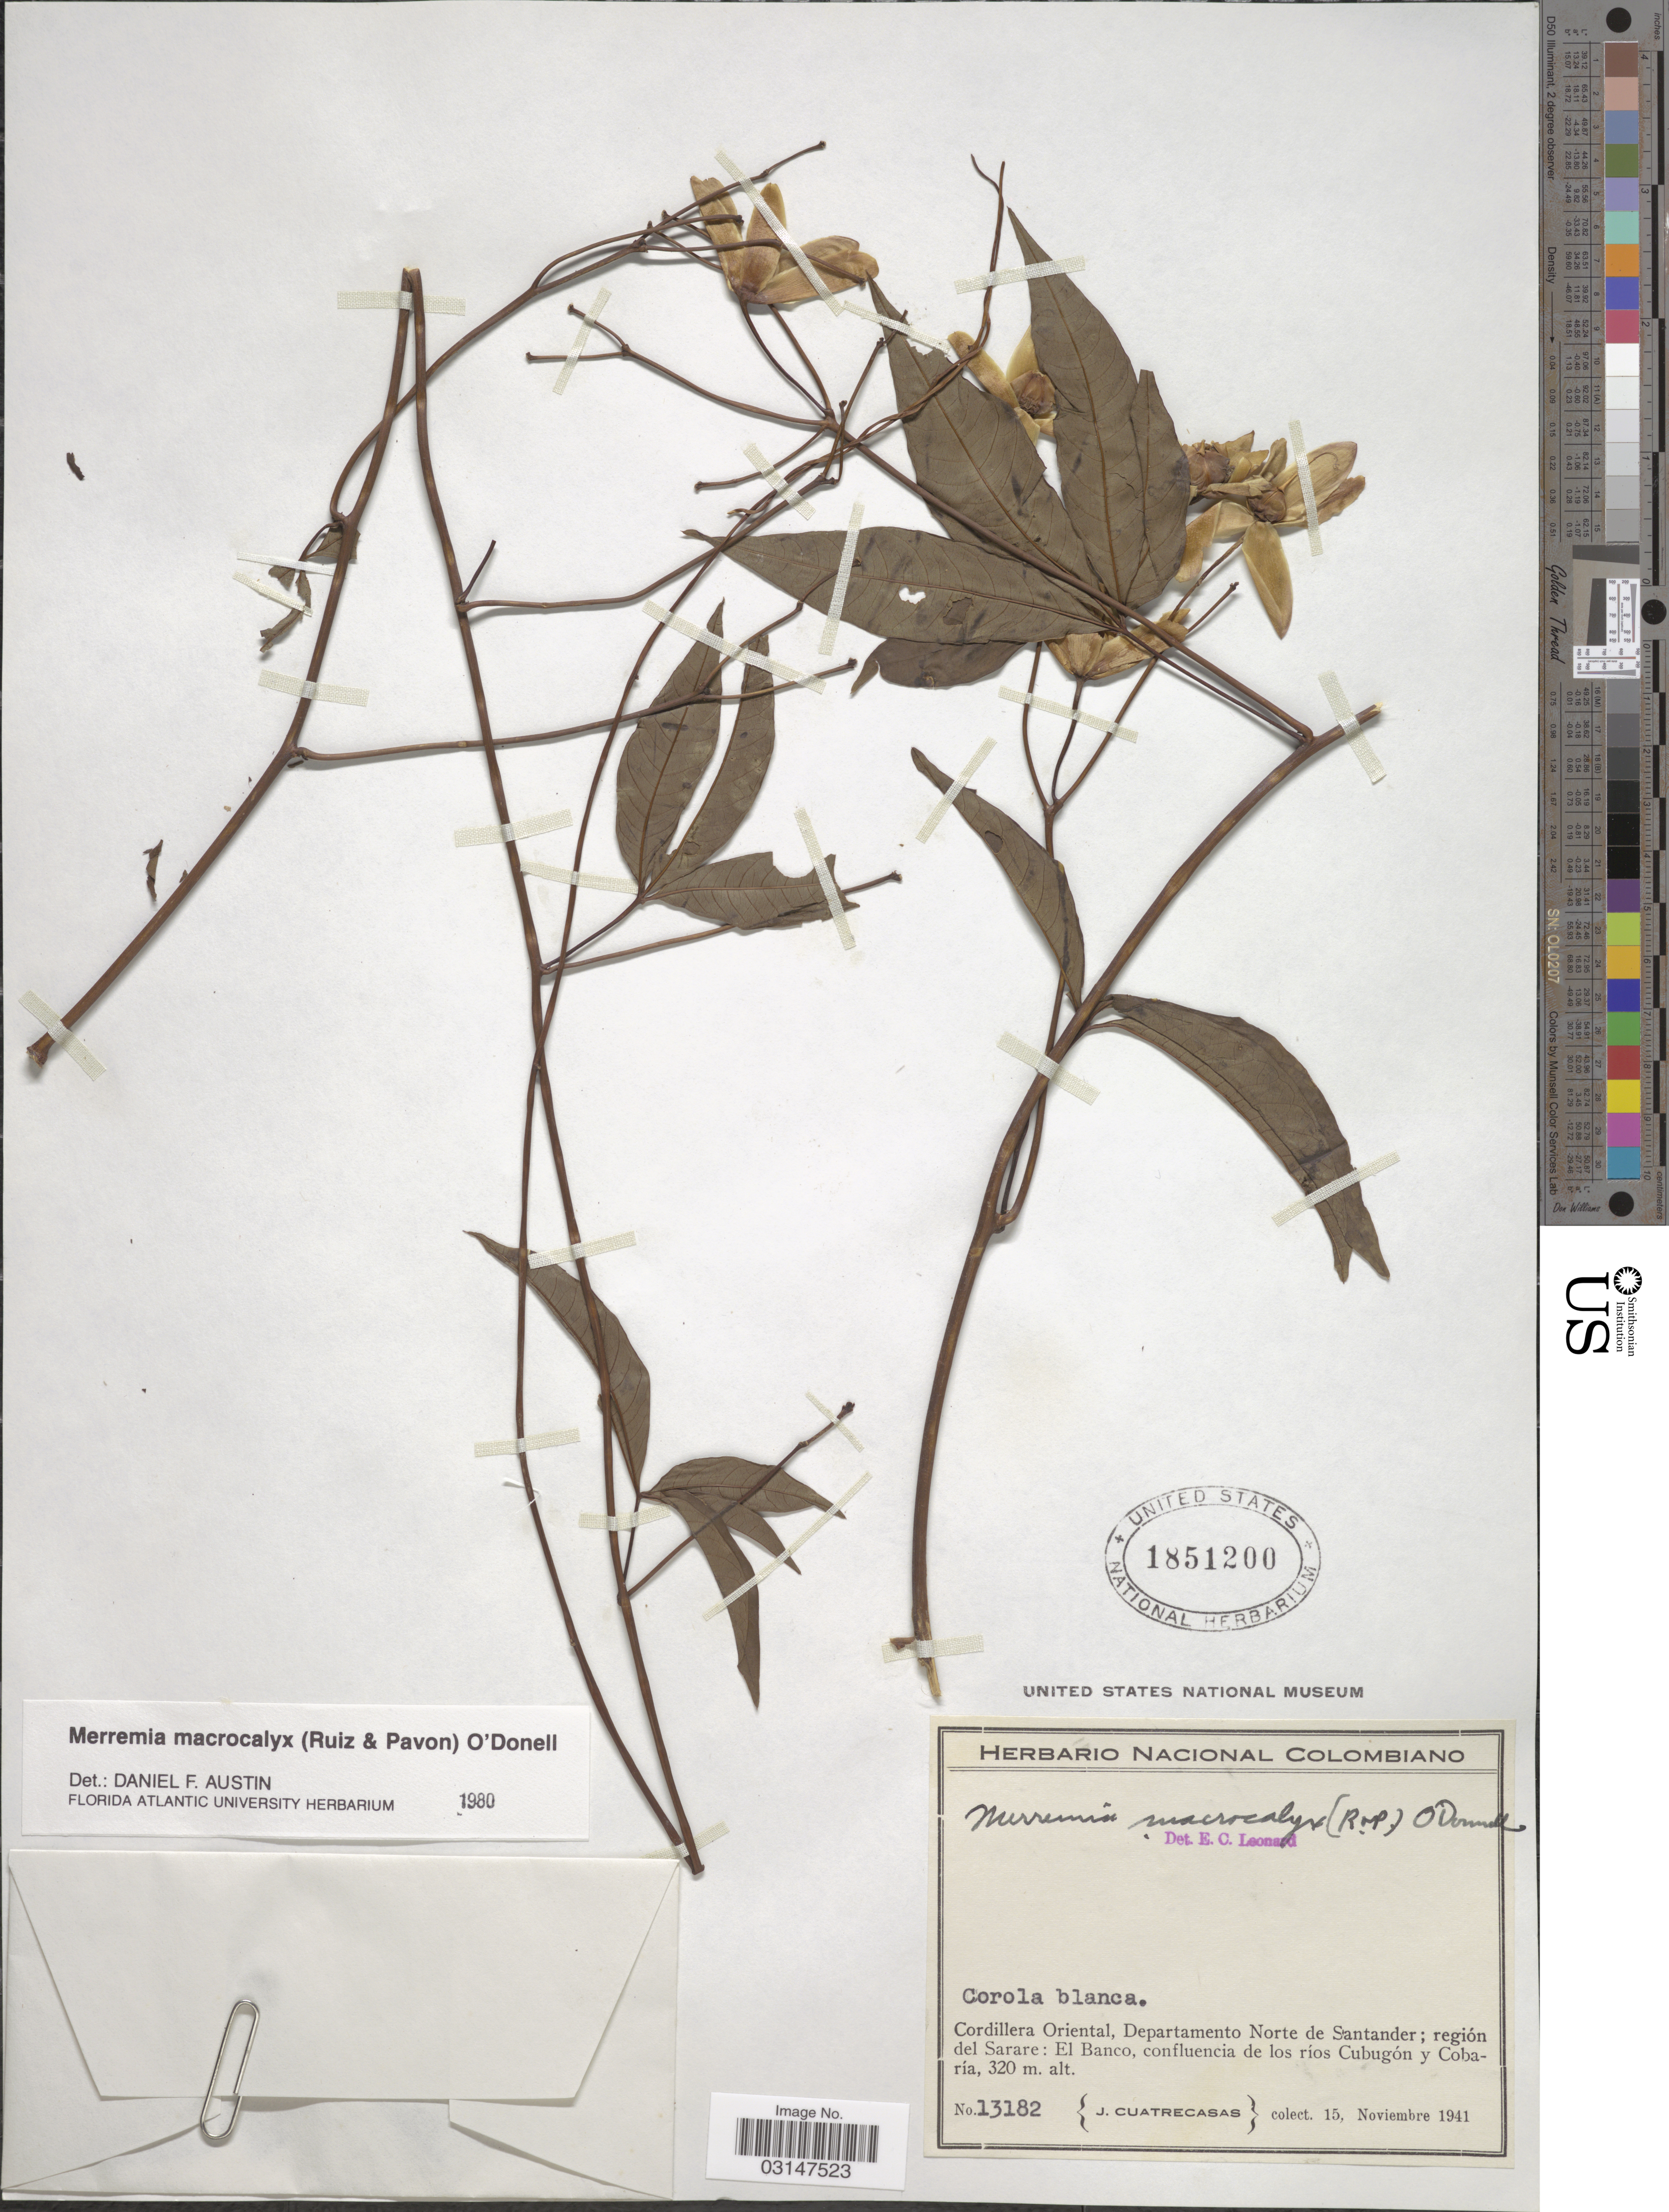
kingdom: Plantae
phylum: Tracheophyta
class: Magnoliopsida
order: Solanales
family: Convolvulaceae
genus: Distimake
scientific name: Distimake macrocalyx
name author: (Ruiz & Pav.) A. R. Simões & Staples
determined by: Strong, Mark T., (BOT), Smithsonian Institution - National Museum of Natural History (UNITED STATES)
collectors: J. Cuatrecasas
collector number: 13182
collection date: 1941-11-15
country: Colombia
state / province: Norte de Santander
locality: Cordillera Oriental, región del Sarare: El Banco, confluencia de los ríos Cubugón y Cobaría.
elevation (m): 320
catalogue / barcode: US 1851200